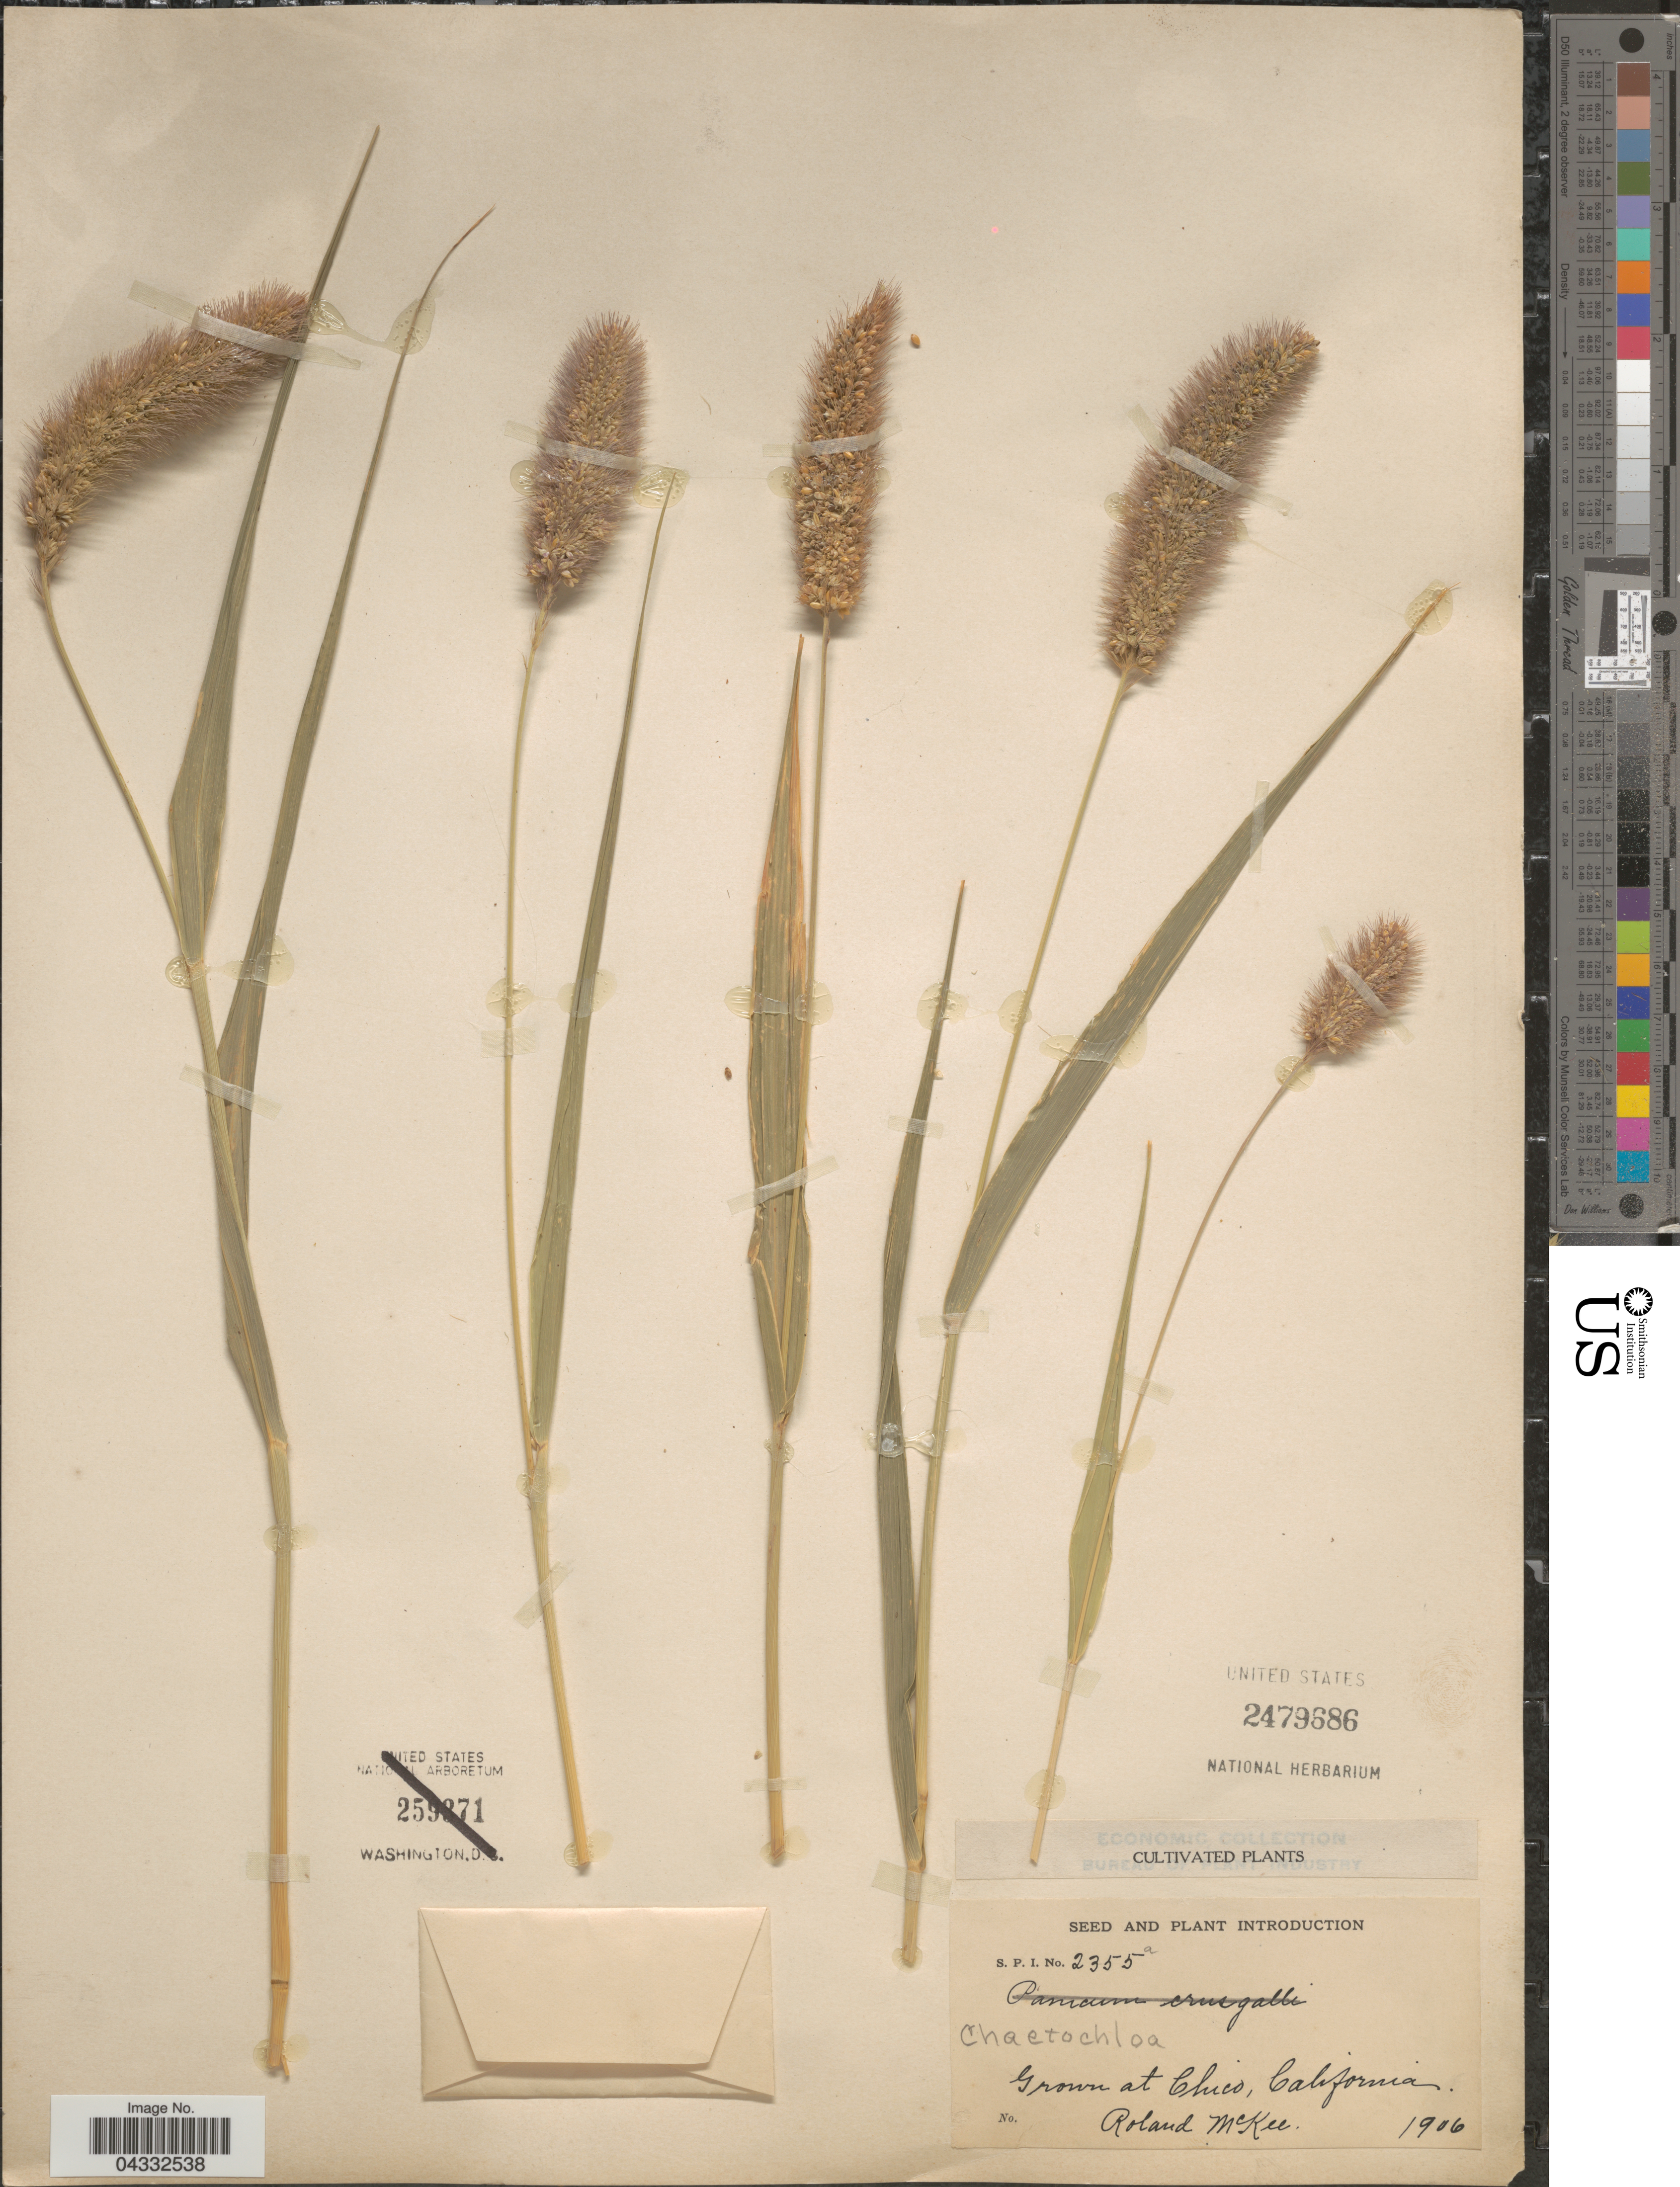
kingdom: Plantae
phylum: Tracheophyta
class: Liliopsida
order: Poales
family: Poaceae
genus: Setaria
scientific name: Setaria sp.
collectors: R. Mckee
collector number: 2355a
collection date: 1906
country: United States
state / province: California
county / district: Butte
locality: Chico.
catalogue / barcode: US 2479686